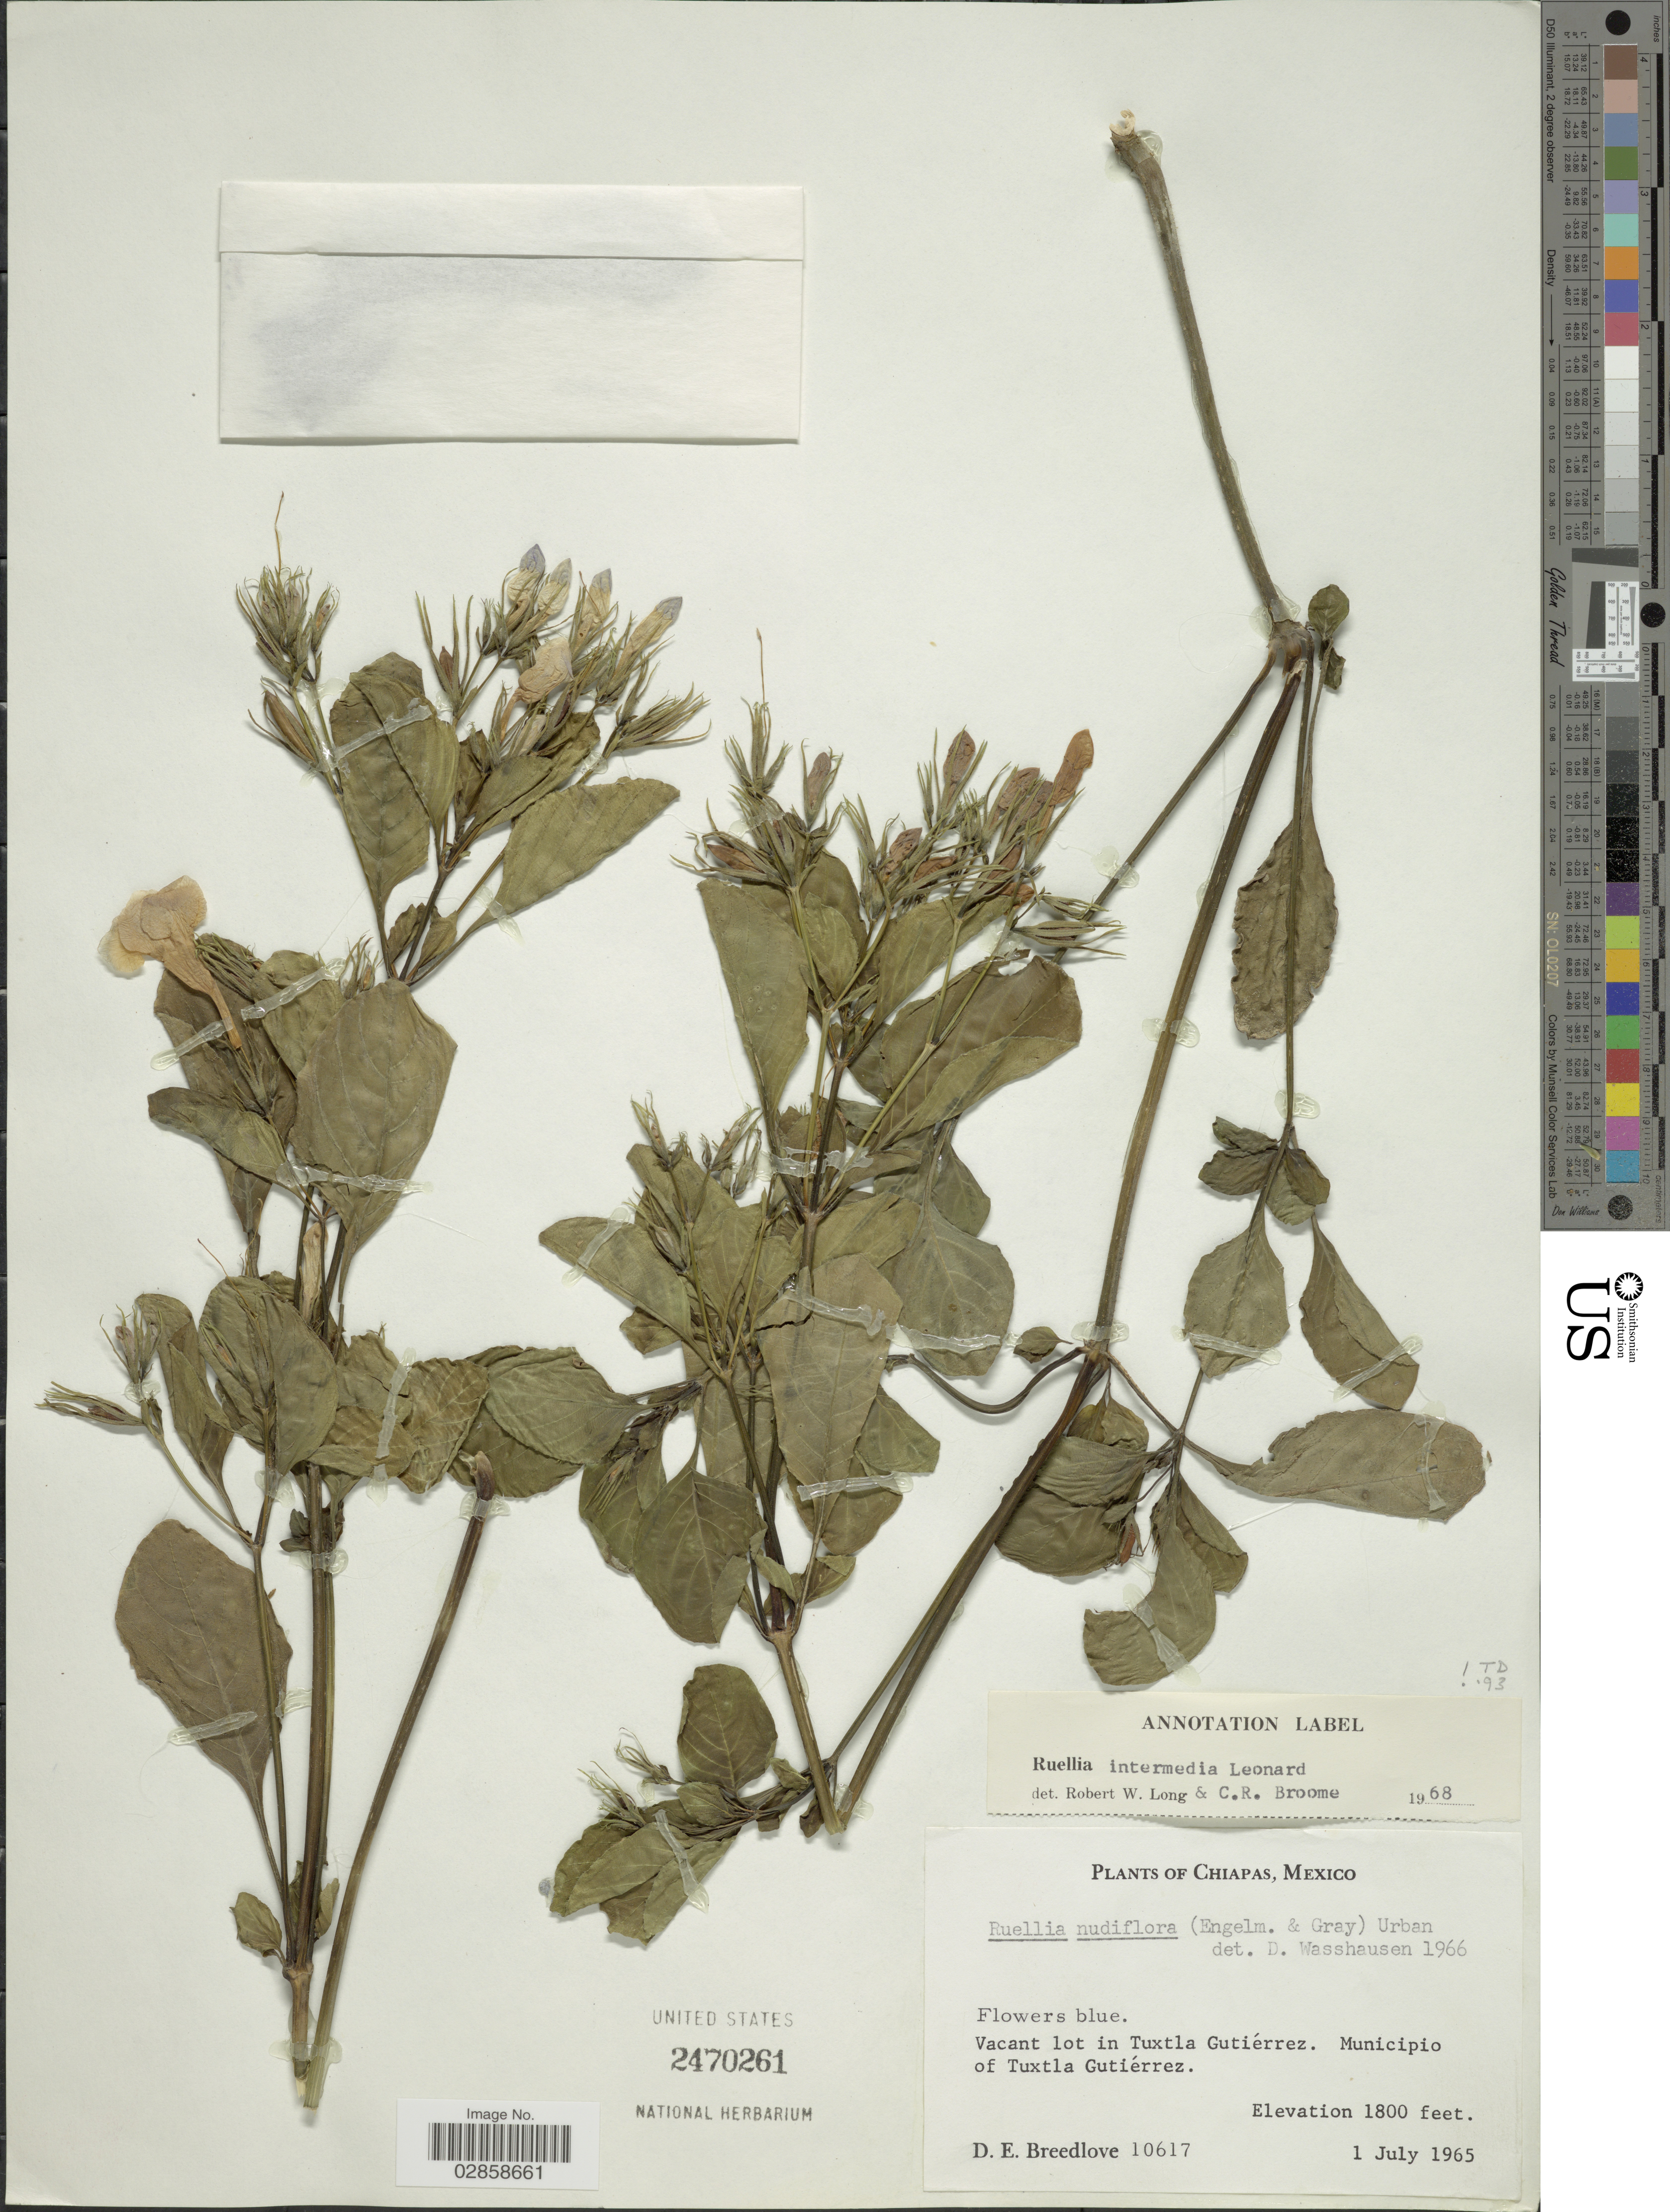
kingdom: Plantae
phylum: Tracheophyta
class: Magnoliopsida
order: Lamiales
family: Acanthaceae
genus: Ruellia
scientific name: Ruellia intermedia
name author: Leonard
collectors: D. E. Breedlove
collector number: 10617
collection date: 1965-07-01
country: Mexico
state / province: Chiapas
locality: Vacant lot in Tuxtla Gutiérrez. Municipio of Tuxtla Gutiérrez.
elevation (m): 549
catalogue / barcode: US 2470261